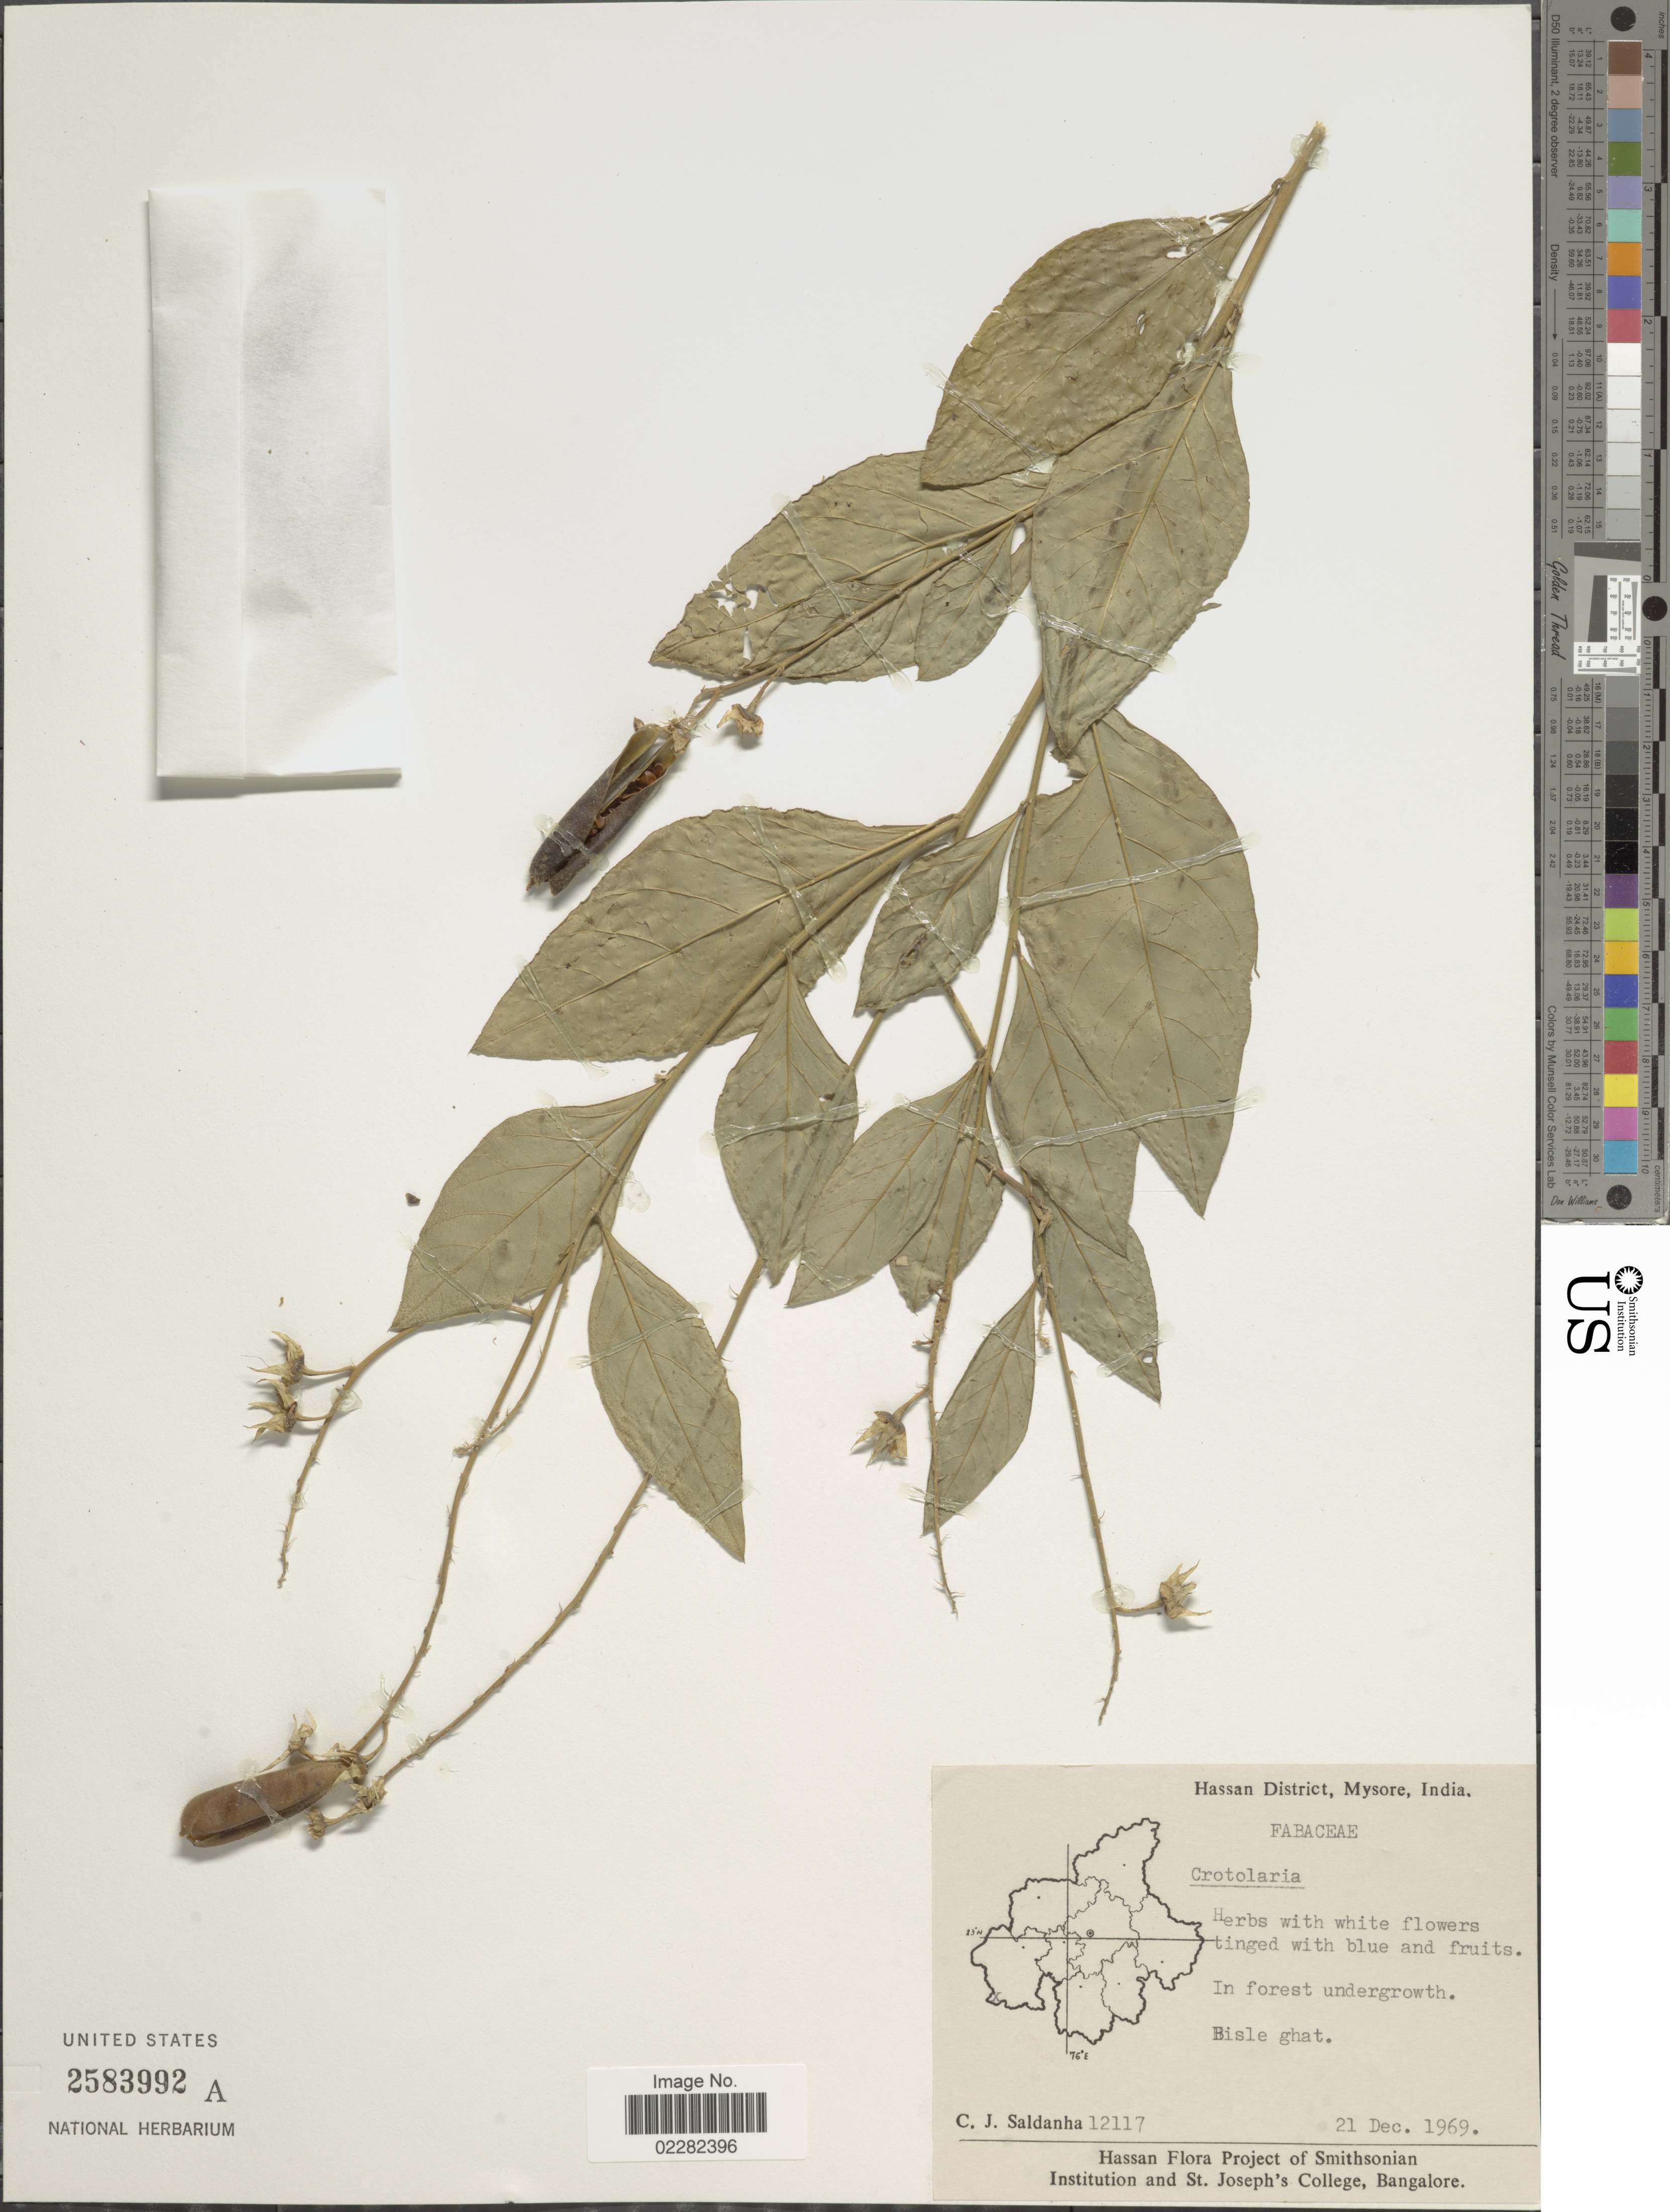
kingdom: Plantae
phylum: Tracheophyta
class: Magnoliopsida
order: Fabales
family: Fabaceae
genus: Crotalaria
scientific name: Crotalaria sp.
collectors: C. J. Saldanha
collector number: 12117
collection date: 1969-12-21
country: India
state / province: Karnataka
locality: Hassan District, Mysore, Bisle ghat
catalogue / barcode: US 2583992A